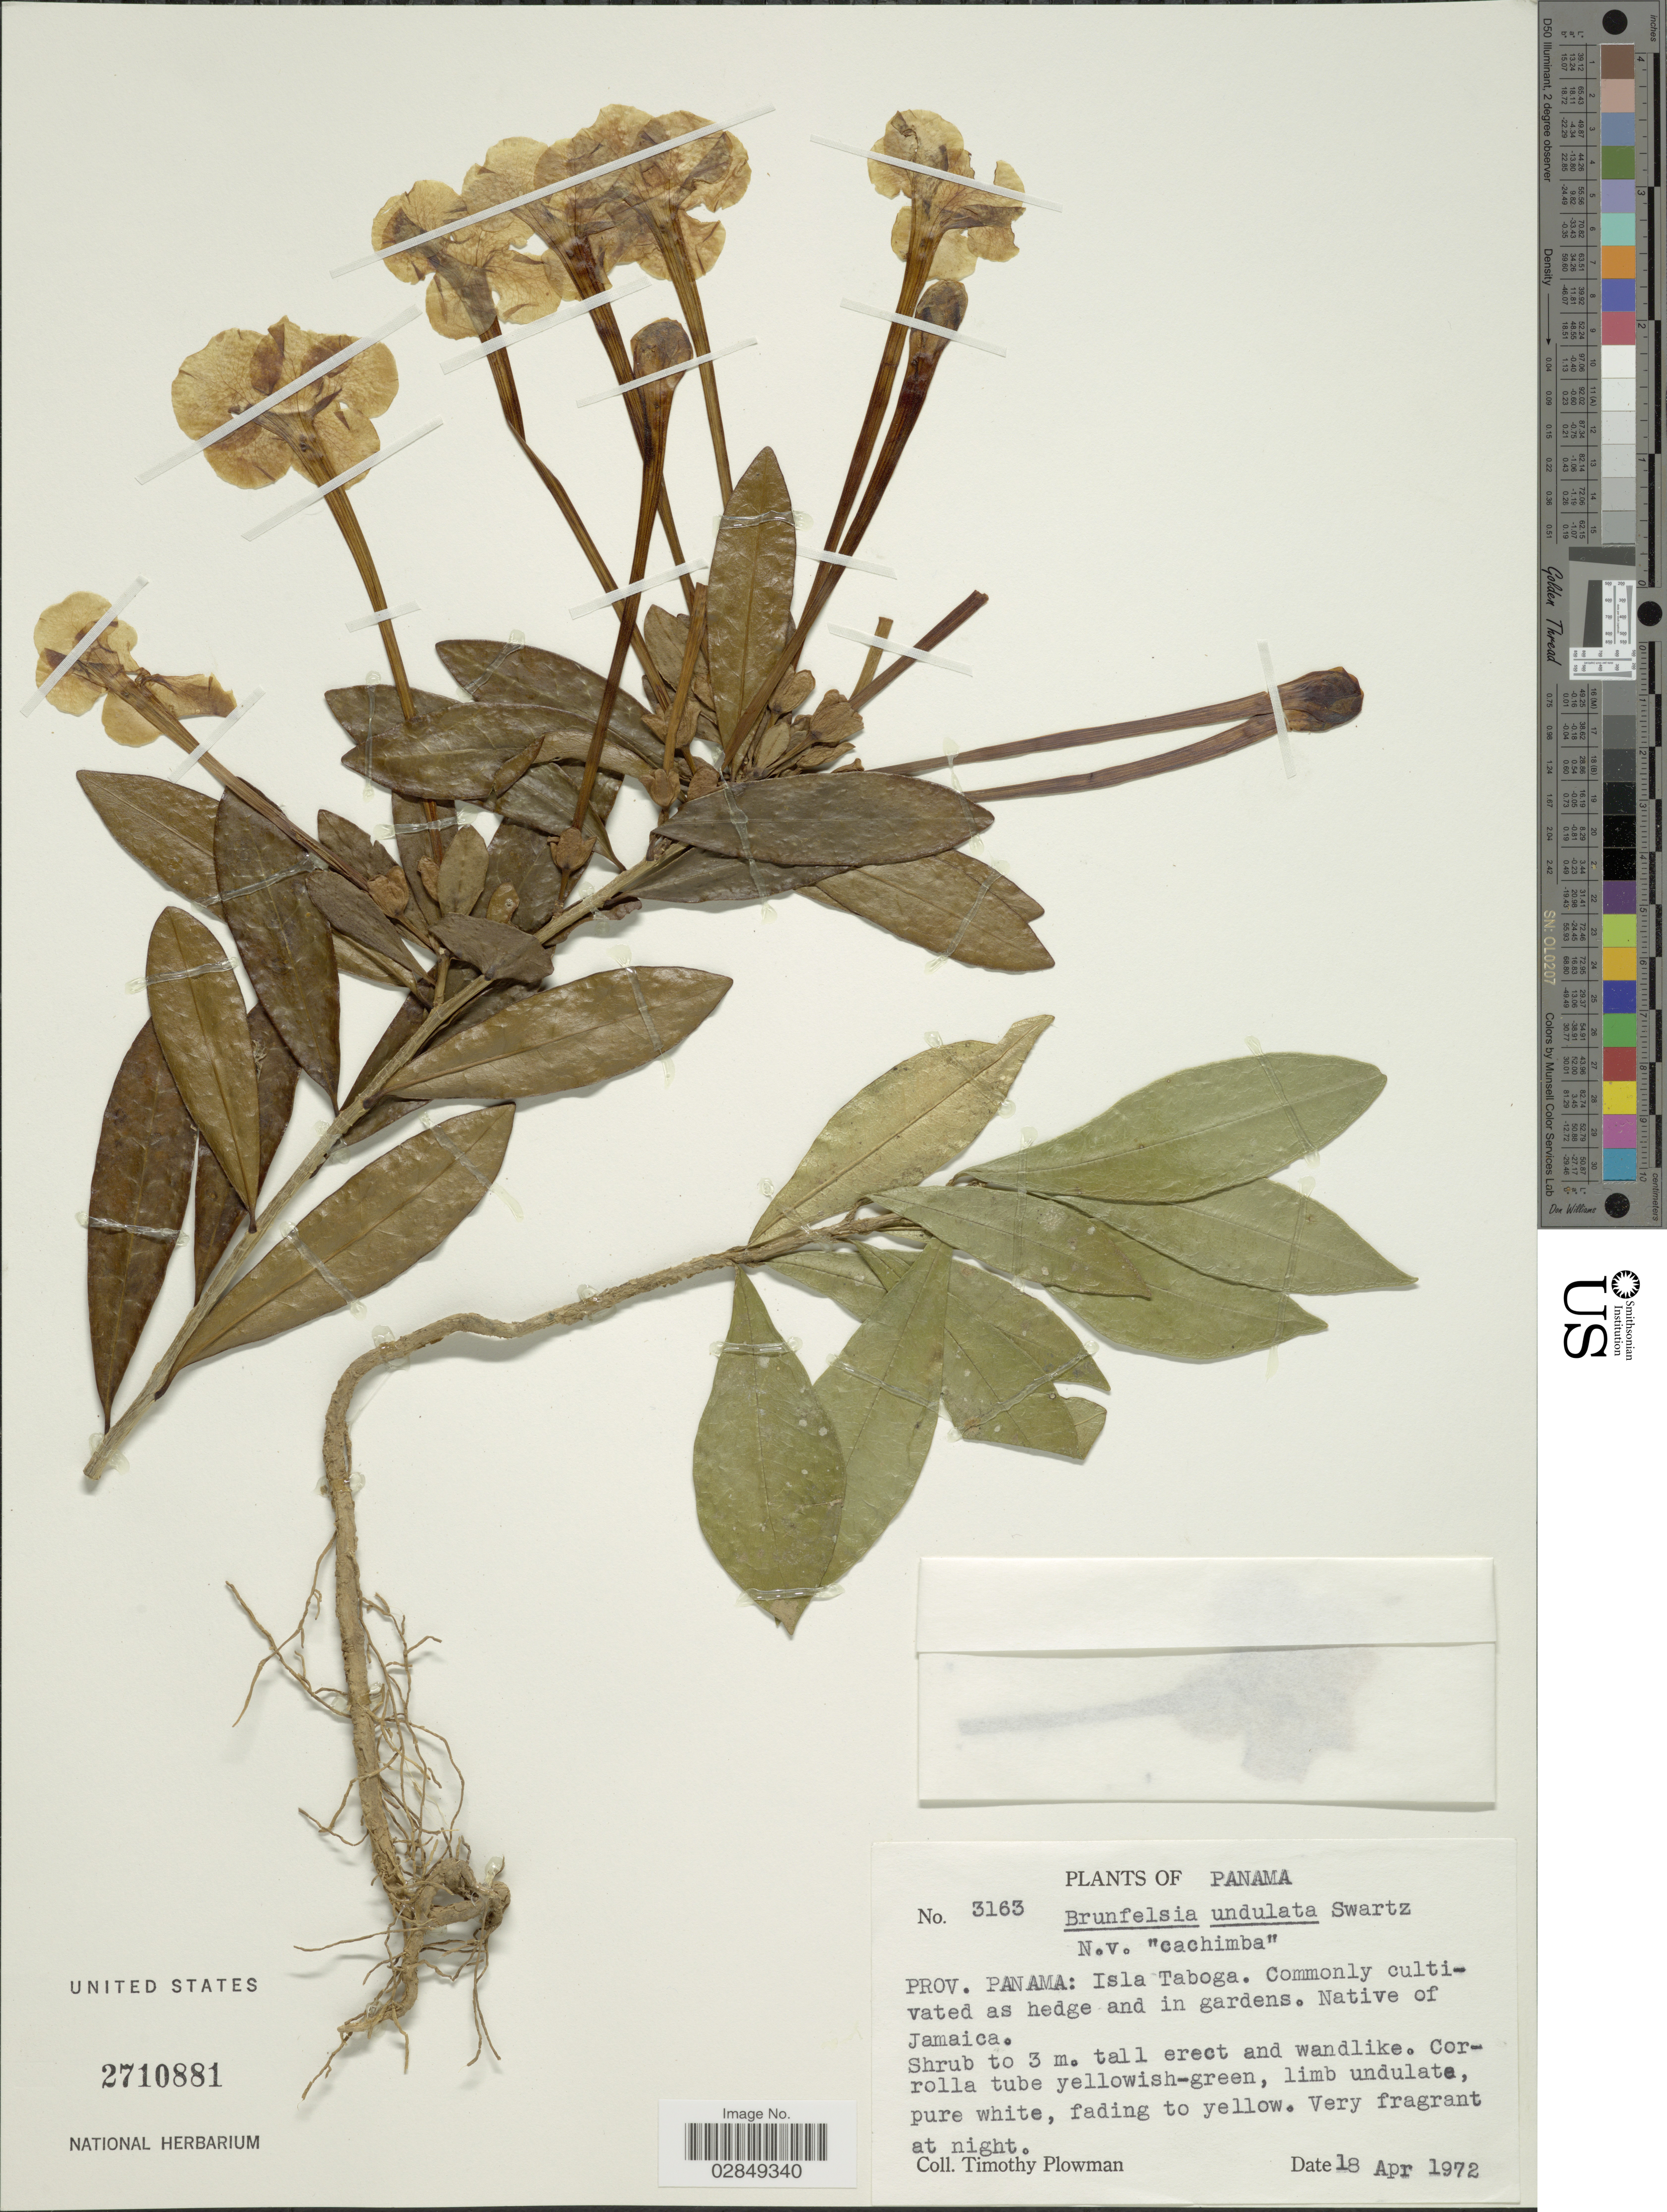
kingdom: Plantae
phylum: Tracheophyta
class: Magnoliopsida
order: Solanales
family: Solanaceae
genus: Brunfelsia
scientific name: Brunfelsia undulata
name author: Sw.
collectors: T. Plowman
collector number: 3163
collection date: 1972-04-18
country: Panama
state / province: Panamá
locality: Isla Taboga. Commonly cultivated as hedge and in gardens.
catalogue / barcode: US 2710881